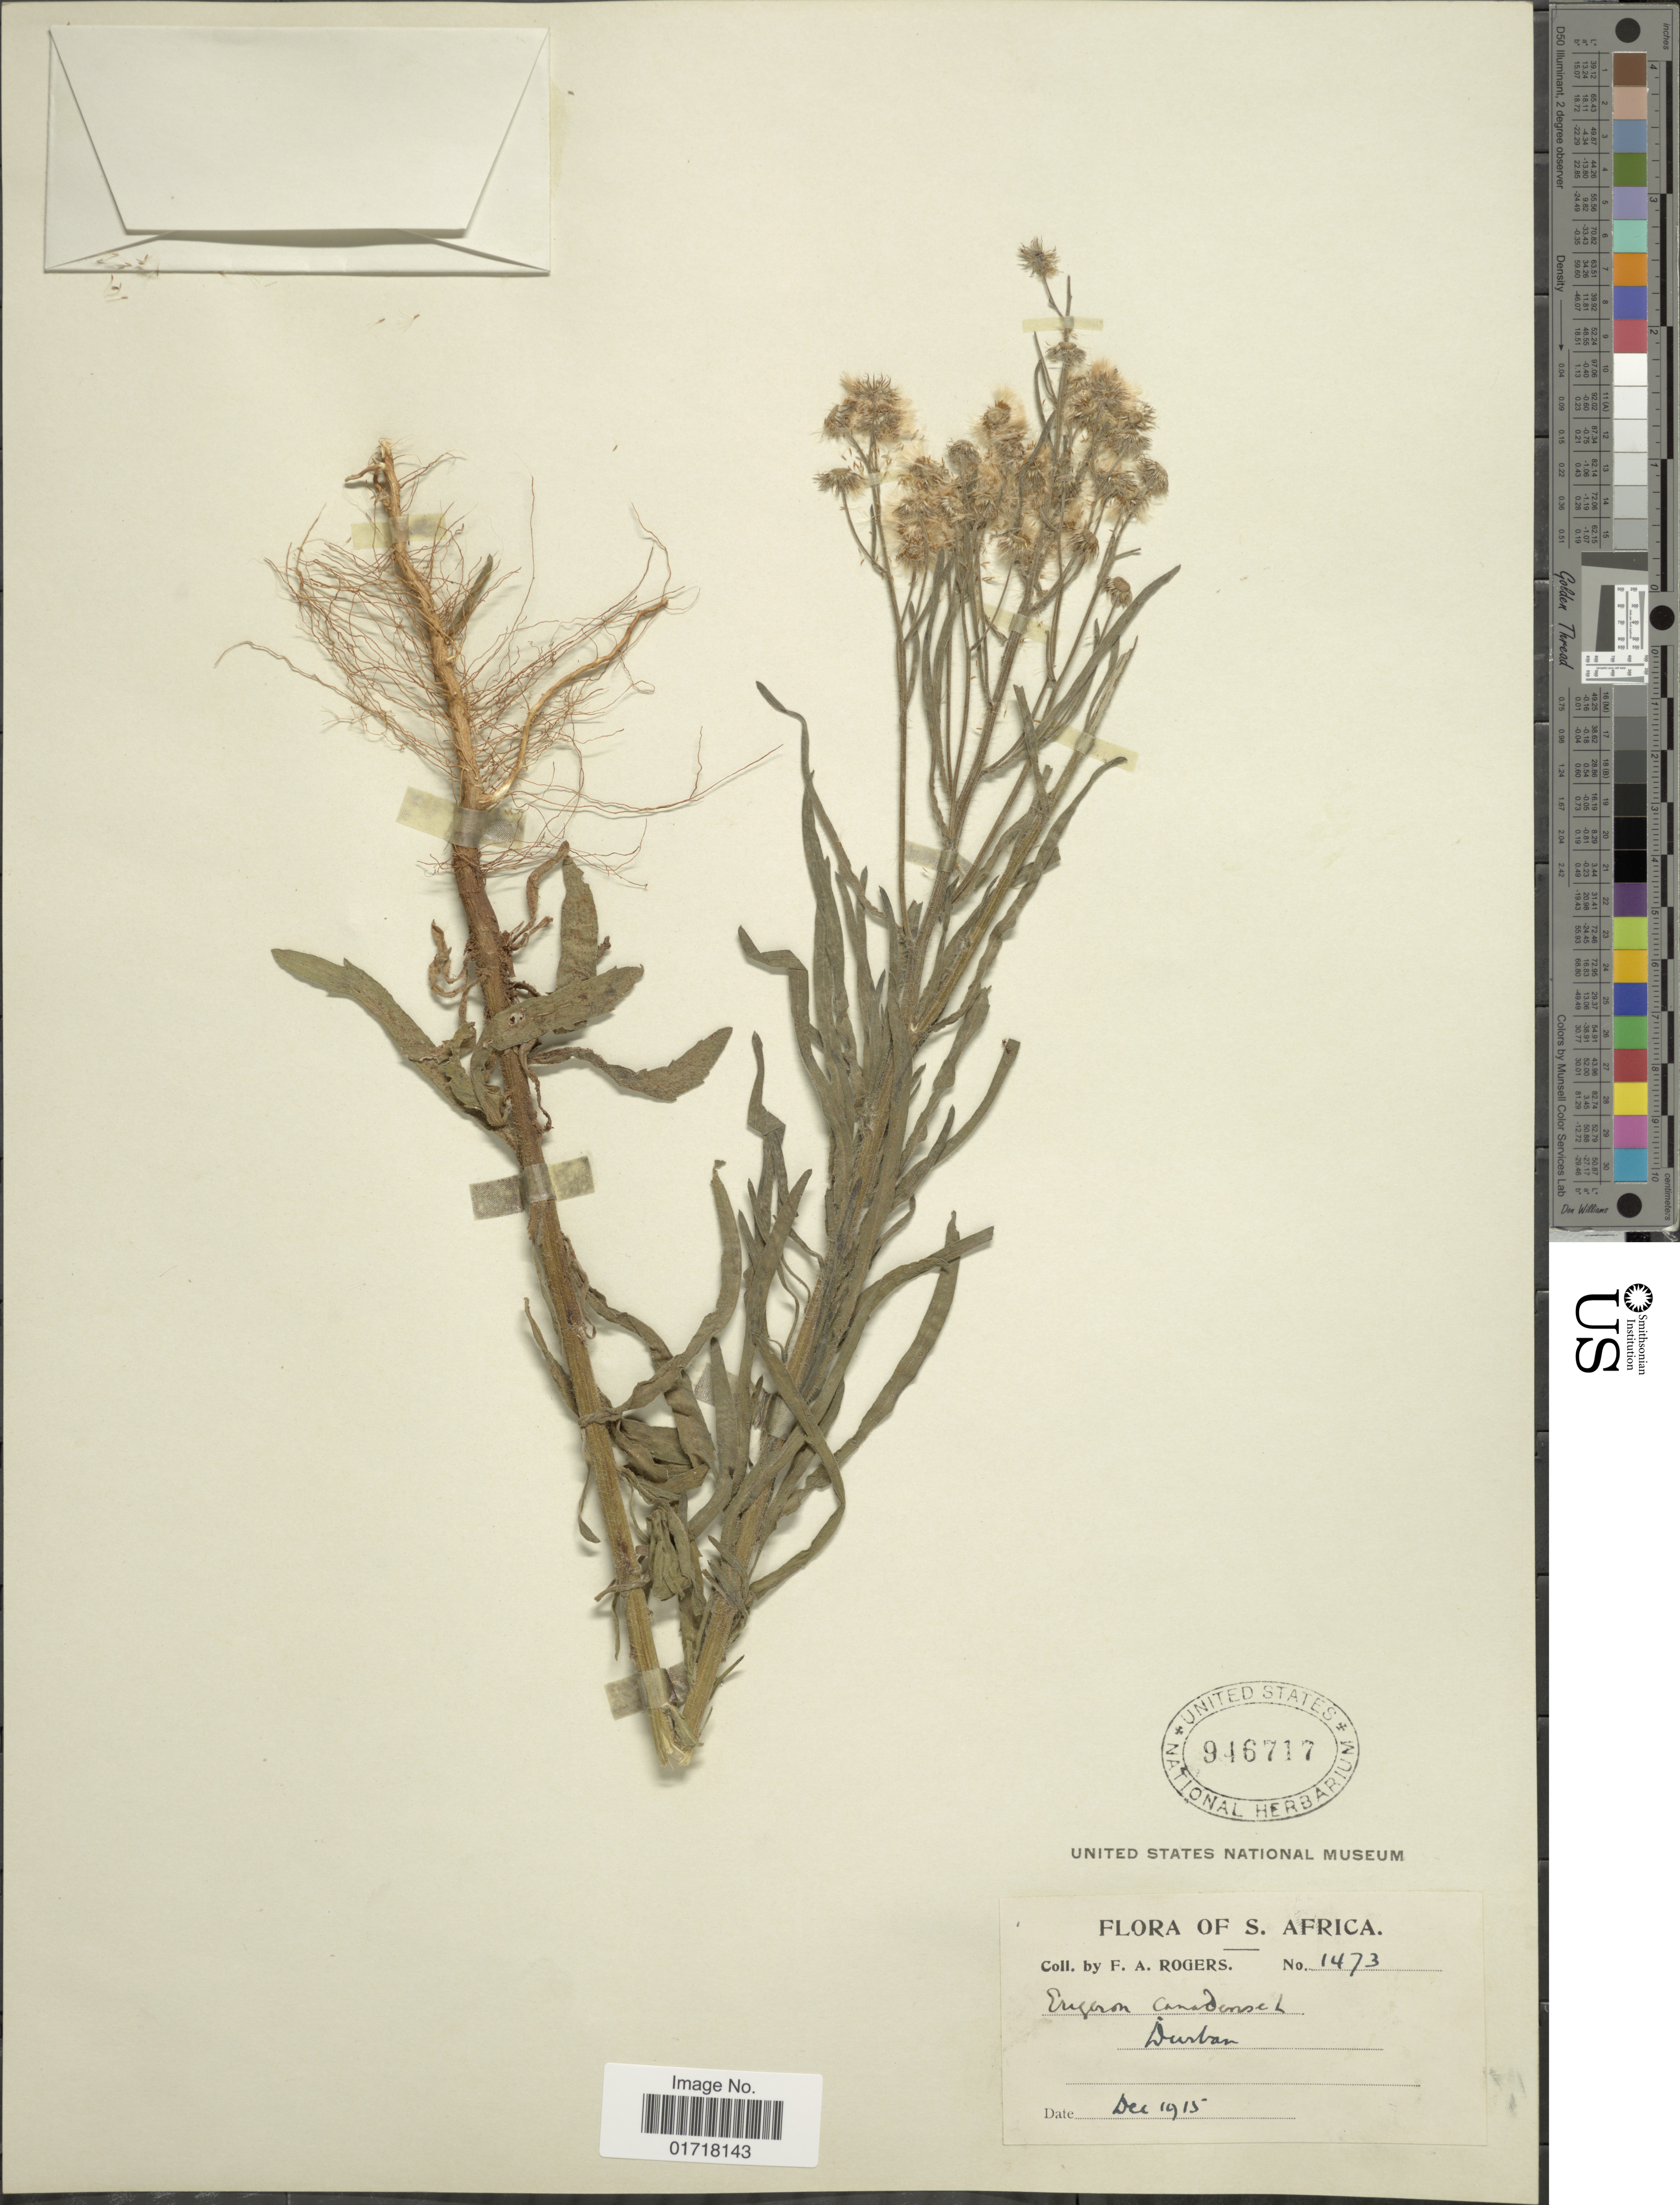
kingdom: Plantae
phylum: Tracheophyta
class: Magnoliopsida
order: Asterales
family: Asteraceae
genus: Erigeron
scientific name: Erigeron canadensis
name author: L.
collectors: F. A. Rogers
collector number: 1473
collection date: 1915-12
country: South Africa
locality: Durban, S. Africa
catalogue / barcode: US 946717